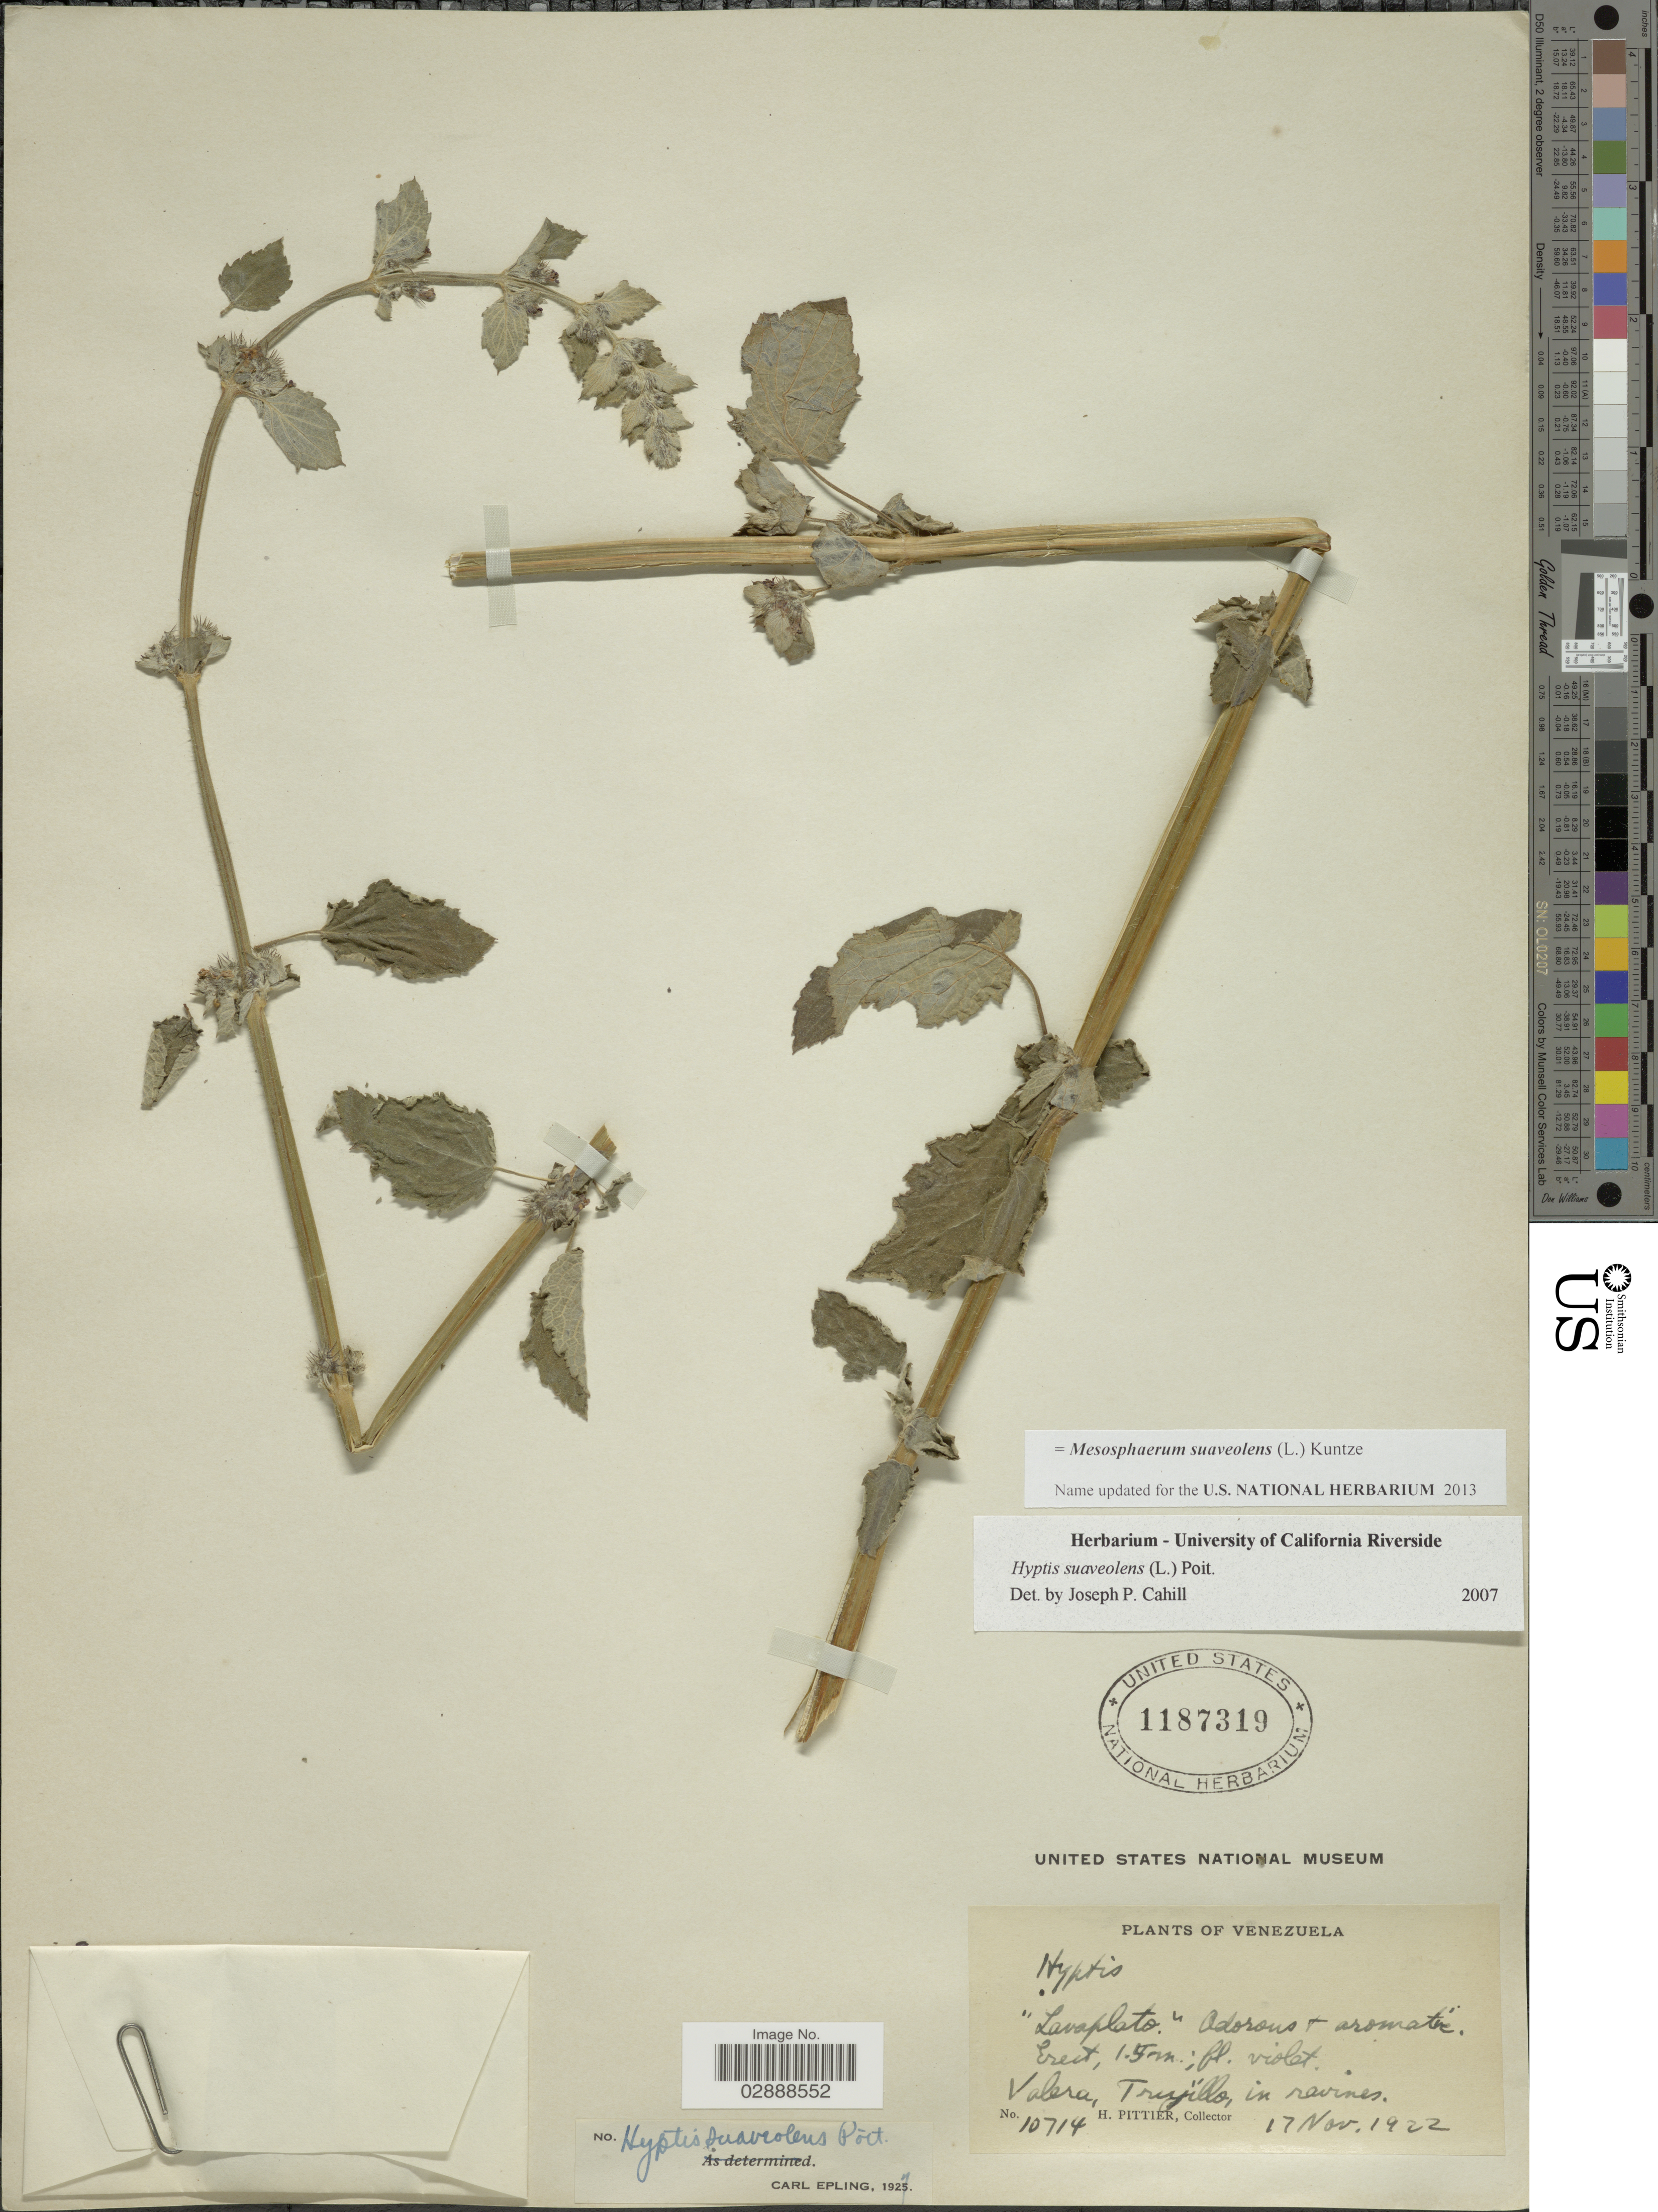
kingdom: Plantae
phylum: Tracheophyta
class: Magnoliopsida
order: Lamiales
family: Lamiaceae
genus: Mesosphaerum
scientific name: Mesosphaerum suaveolens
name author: (L.) Kuntze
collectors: H. F. Pittier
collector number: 10714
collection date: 1922-11-17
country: Venezuela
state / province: Trujillo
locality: Valera, Trujillo.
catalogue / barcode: US 1187319